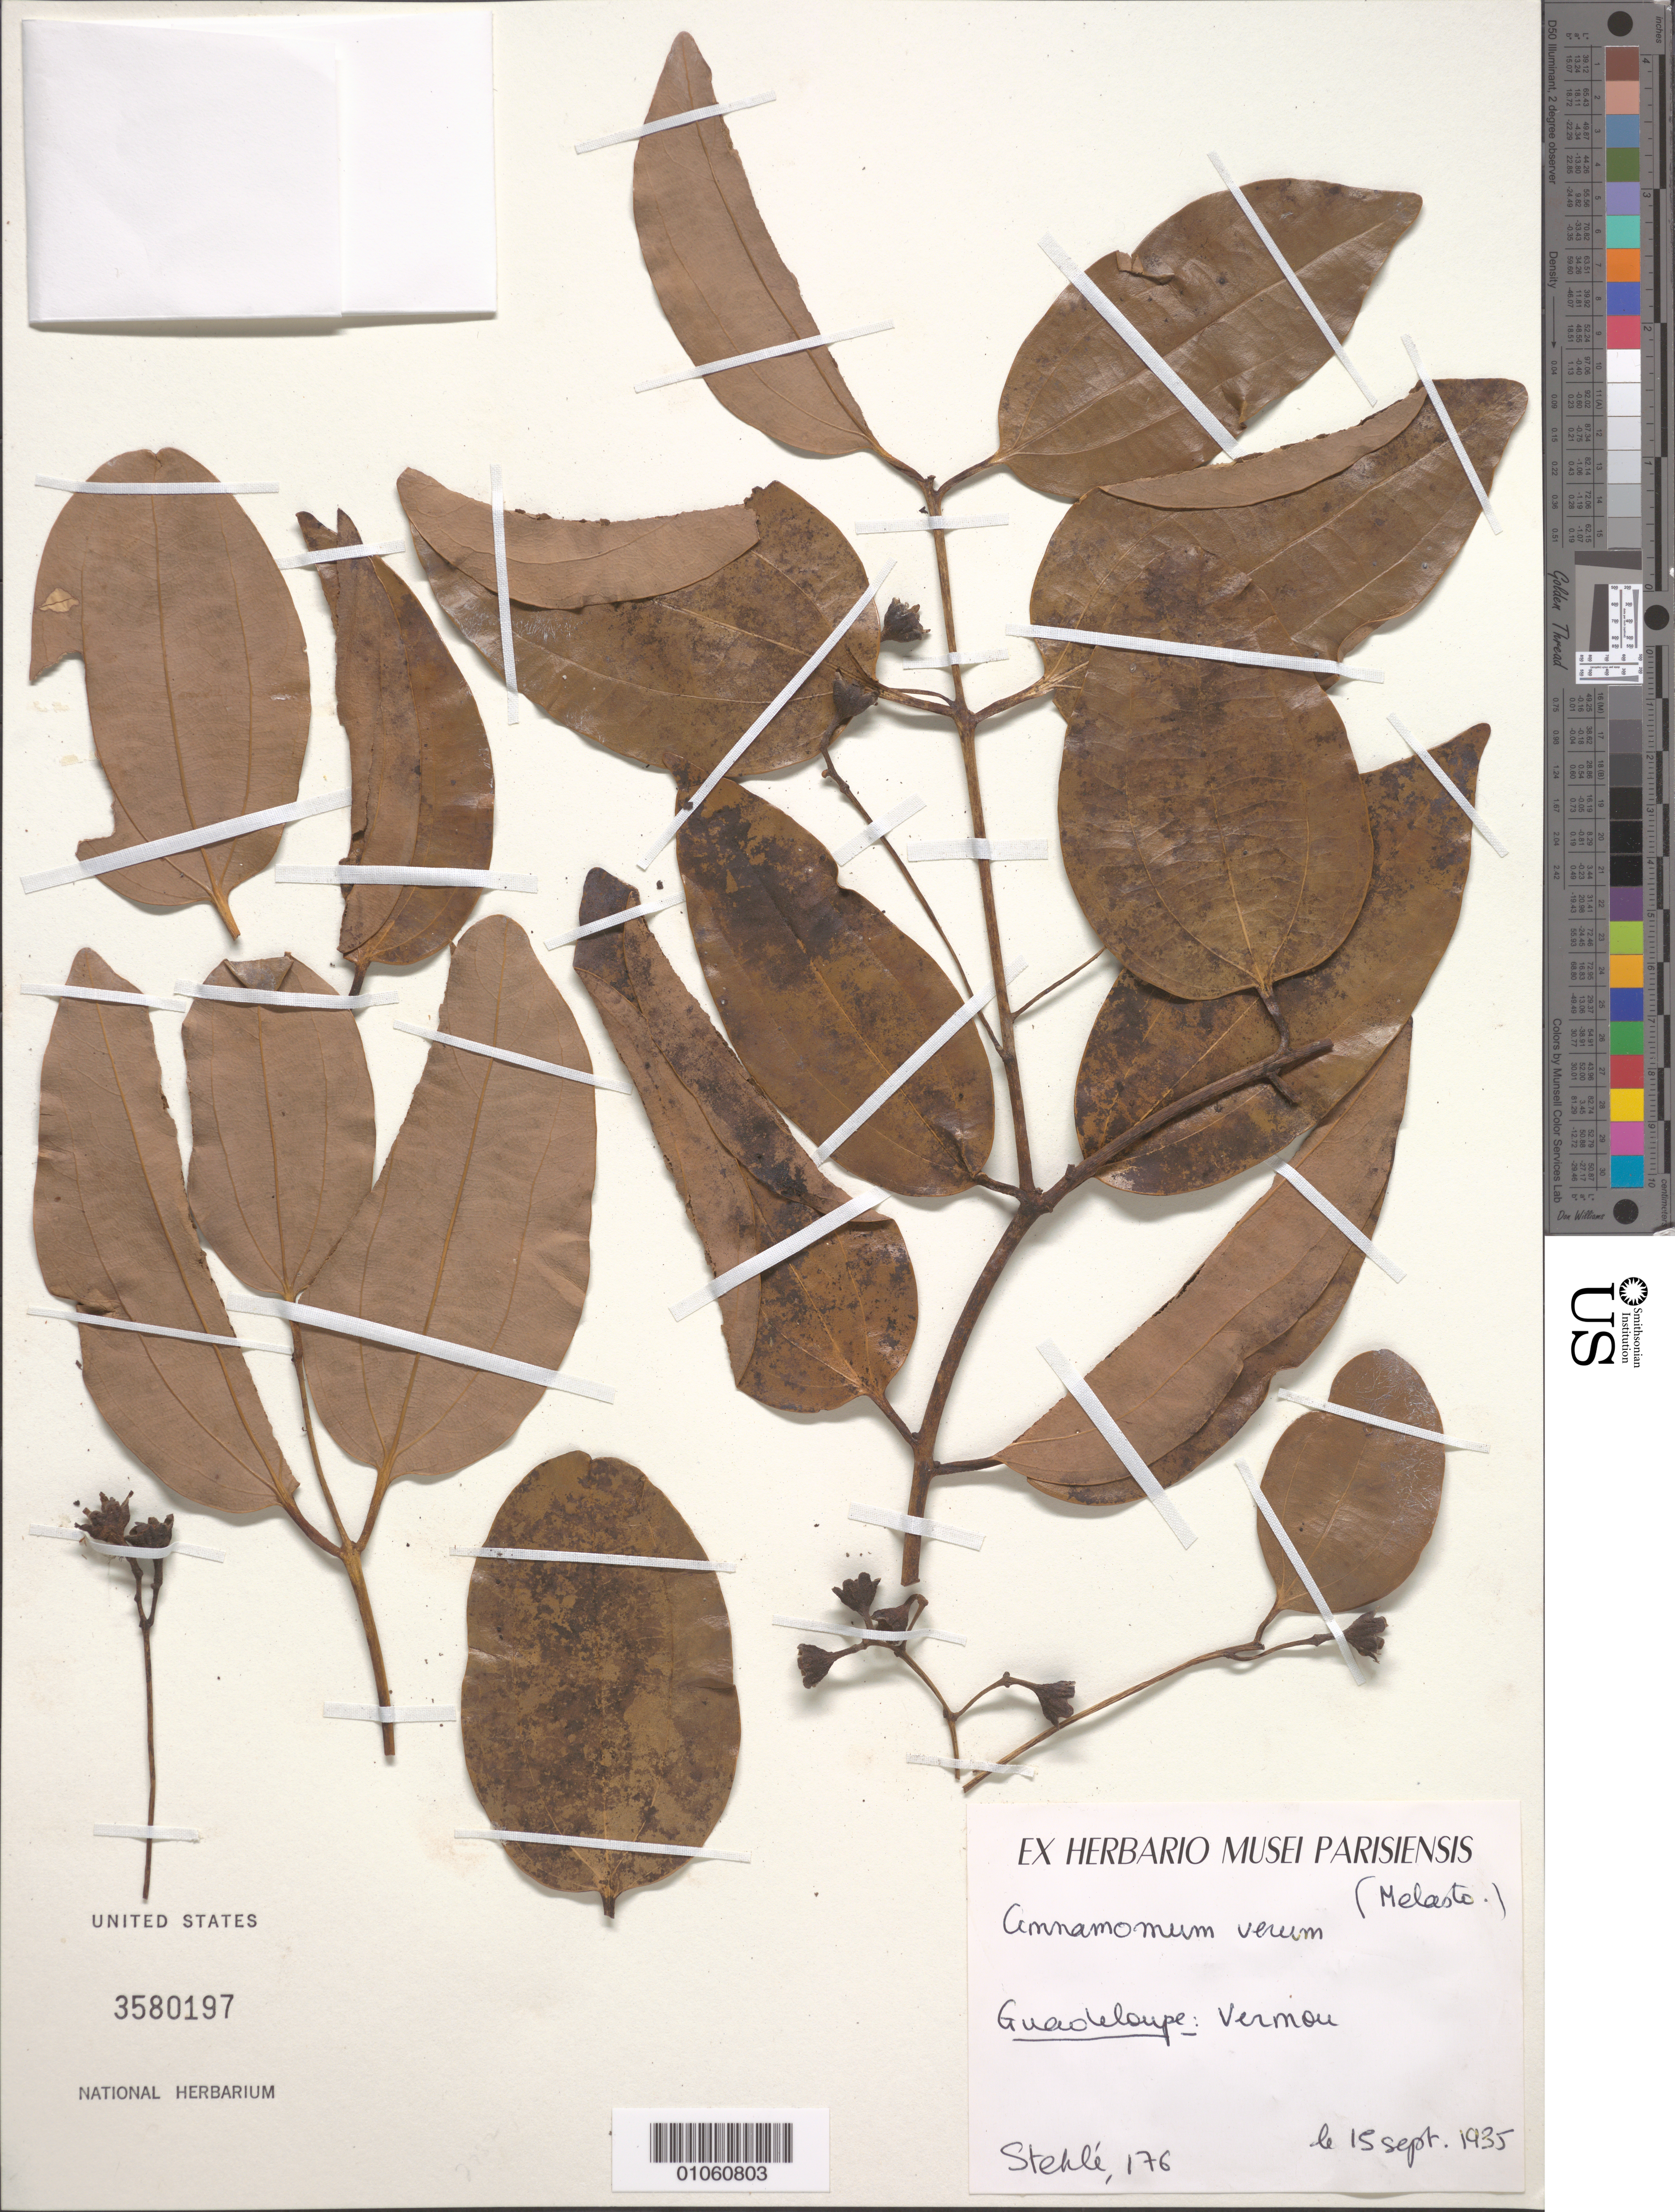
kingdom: Plantae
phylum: Tracheophyta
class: Magnoliopsida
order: Laurales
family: Lauraceae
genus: Cinnamomum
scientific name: Cinnamomum verum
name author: J. Presl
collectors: H. Stehlé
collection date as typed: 15 Sep 1935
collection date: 1935-09-15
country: Guadeloupe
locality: Vermou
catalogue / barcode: US 3580197